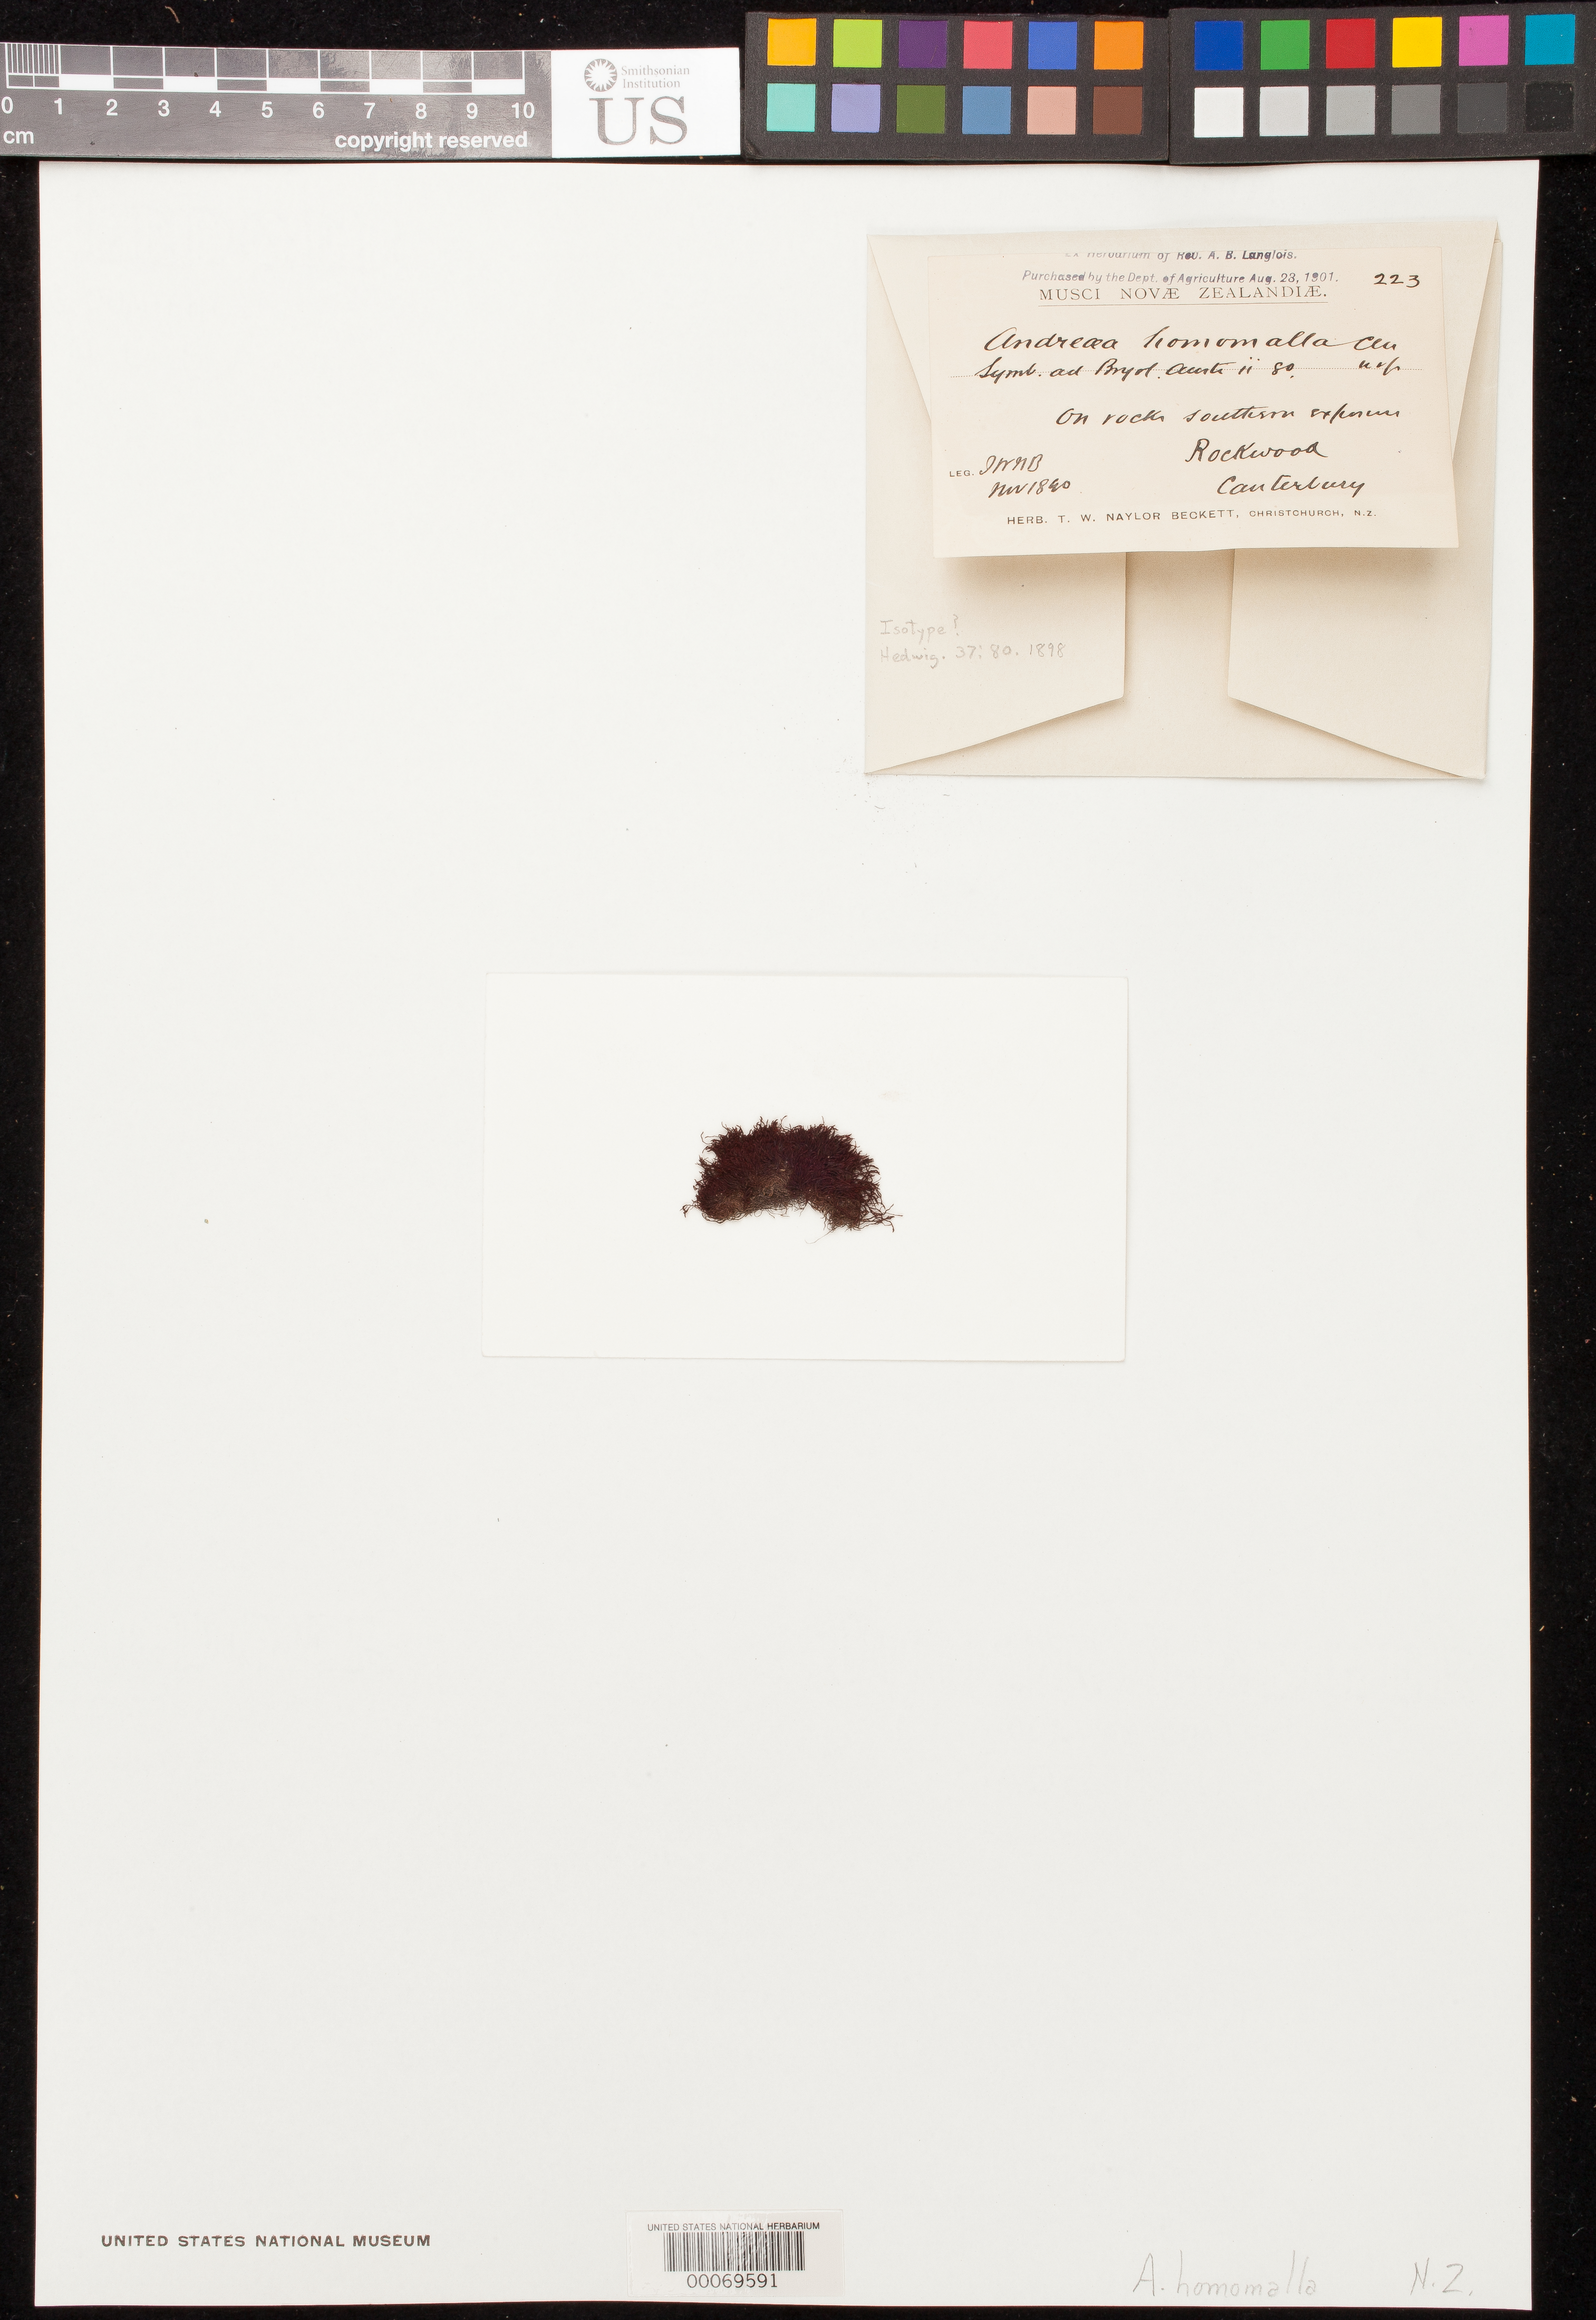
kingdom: Plantae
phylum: Bryophyta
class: Andreaeopsida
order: Andreaeales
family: Andreaeaceae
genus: Andreaea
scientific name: Andreaea homomalla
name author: Müll. Hal.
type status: Isotype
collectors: T. Beckett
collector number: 223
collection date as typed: Nov 1890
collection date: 1890-11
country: New Zealand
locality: Rockwood, Canterbury.